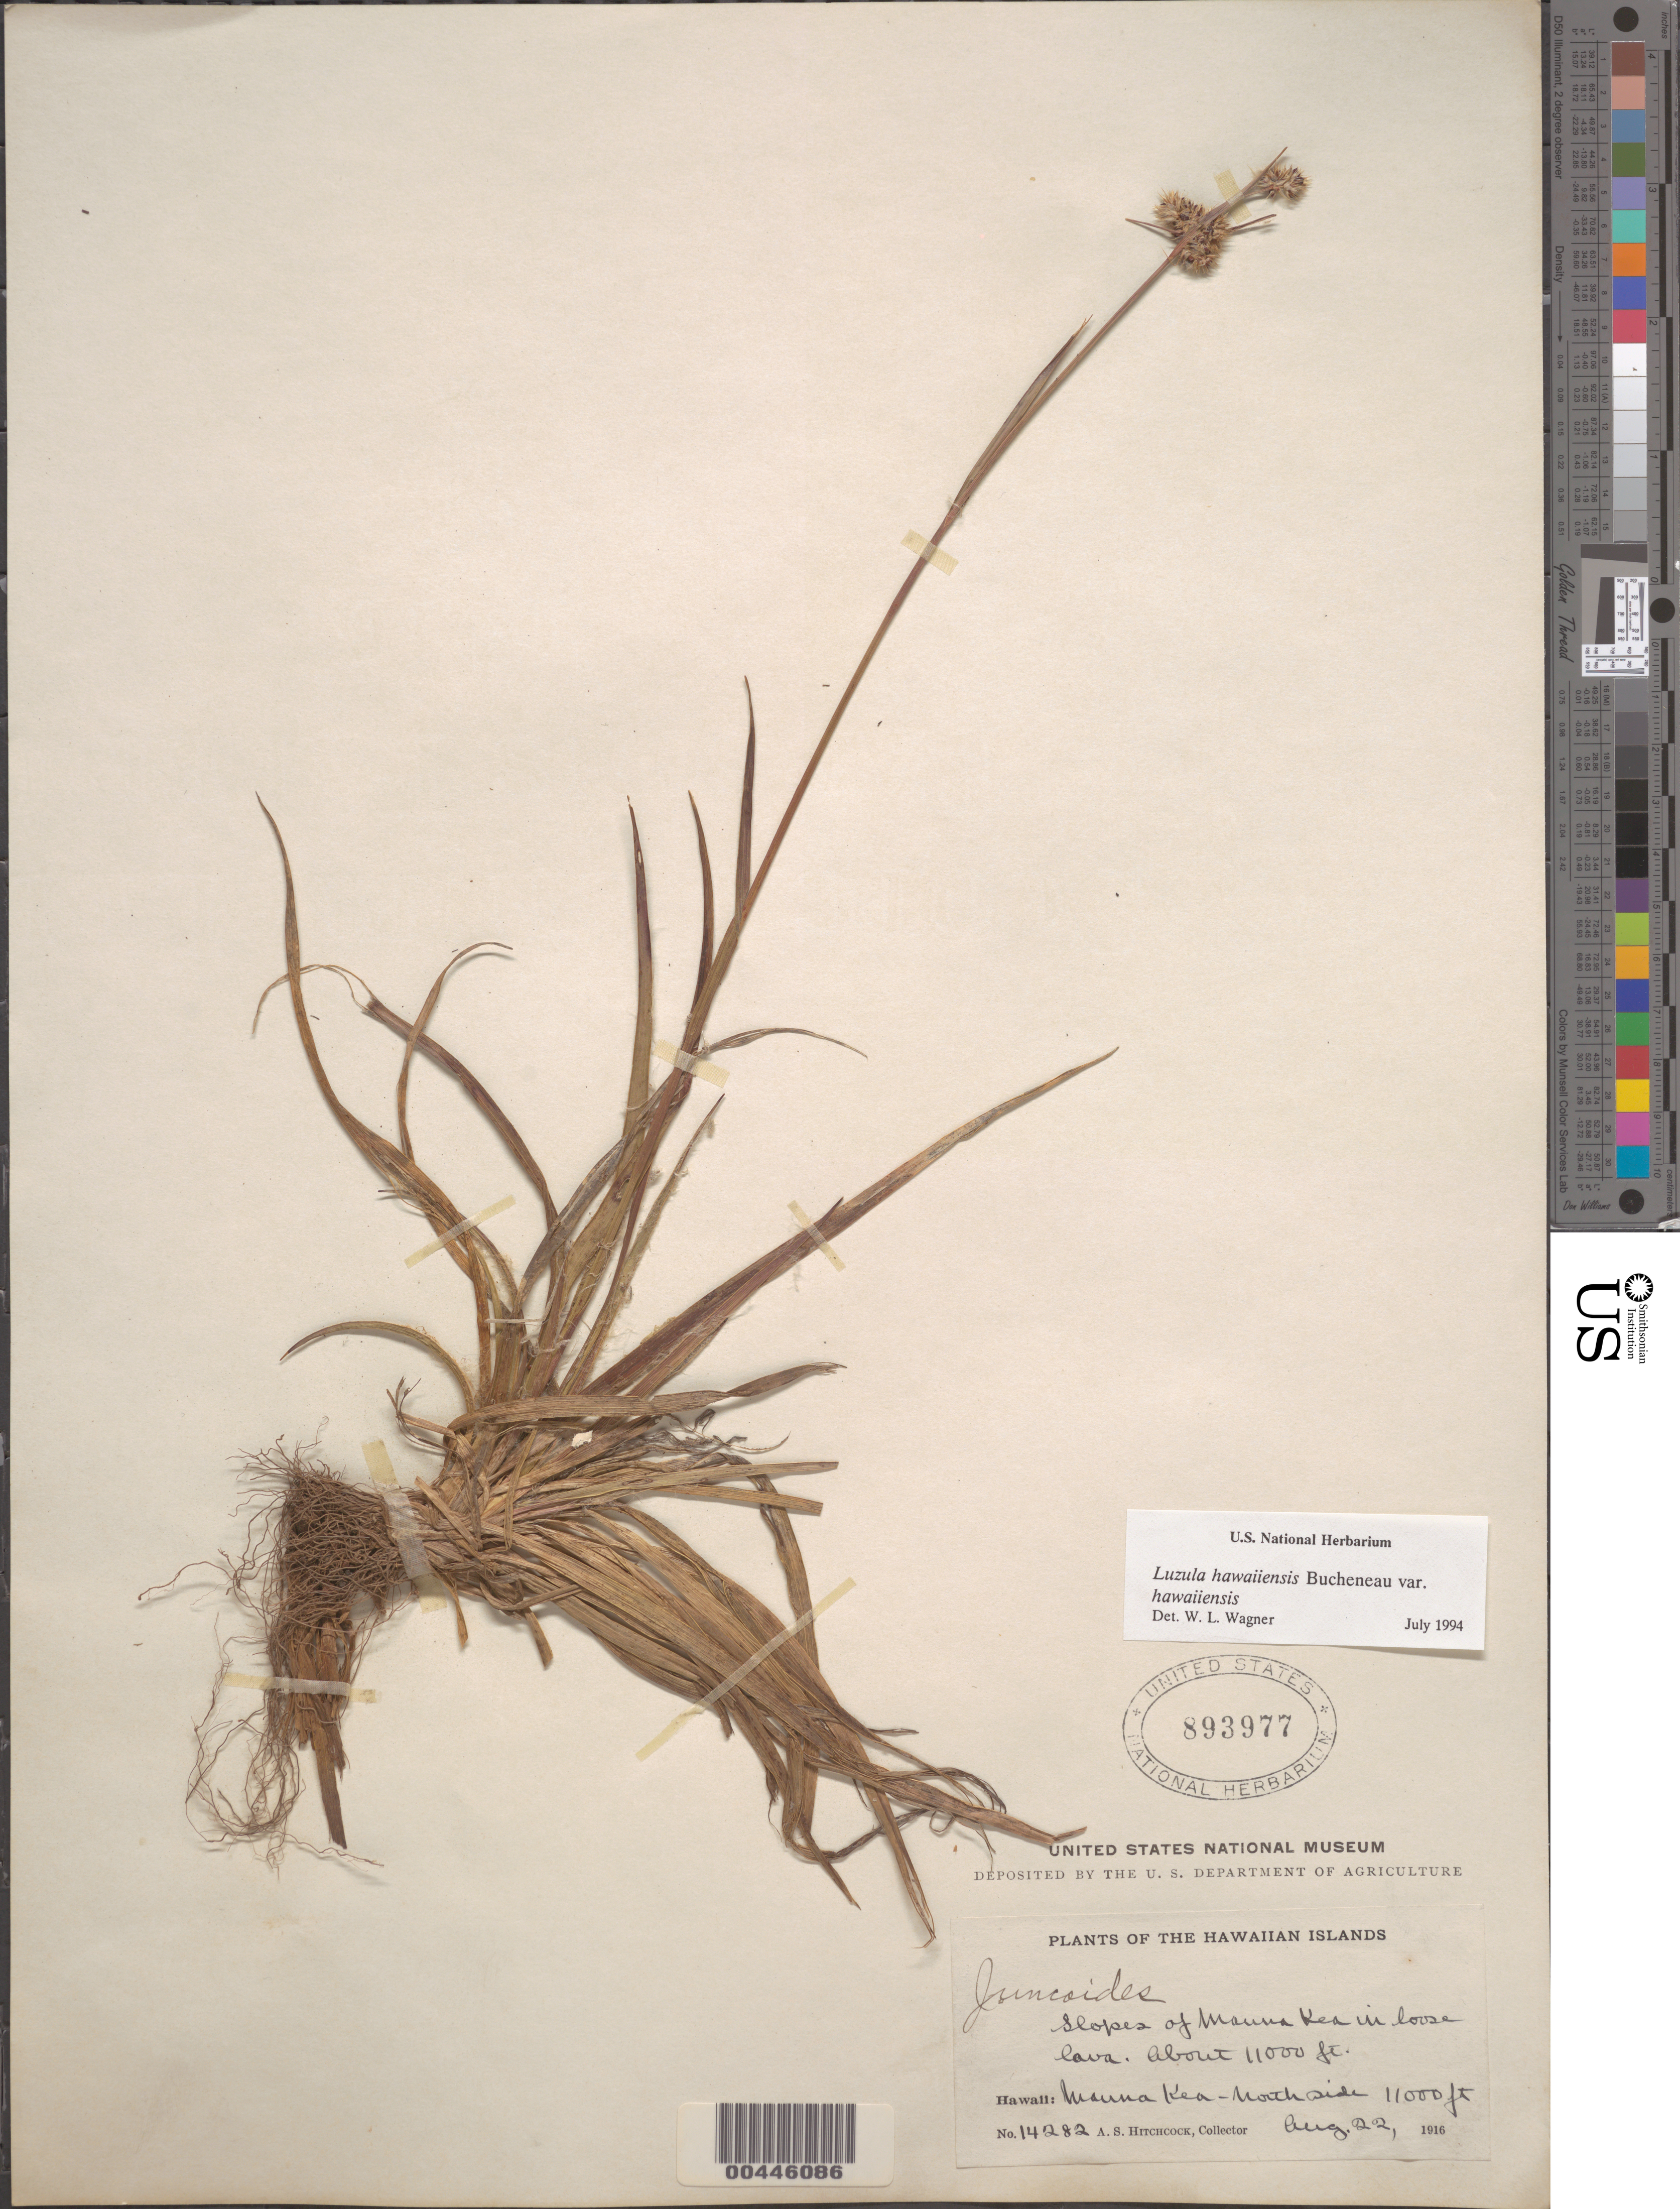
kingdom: Plantae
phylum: Tracheophyta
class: Liliopsida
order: Poales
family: Juncaceae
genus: Luzula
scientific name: Luzula hawaiiensis var. hawaiiensis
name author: Buchenau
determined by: Wagner, W. L., (BOT), Smithsonian Institution - National Museum of Natural History (UNITED STATES)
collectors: A. S. Hitchcock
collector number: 14282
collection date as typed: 22 Aug 1916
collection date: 1916-08-22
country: United States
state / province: Hawaii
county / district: Hawaii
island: Hawaii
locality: Mauna Kea, N side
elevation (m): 3353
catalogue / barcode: US 893977